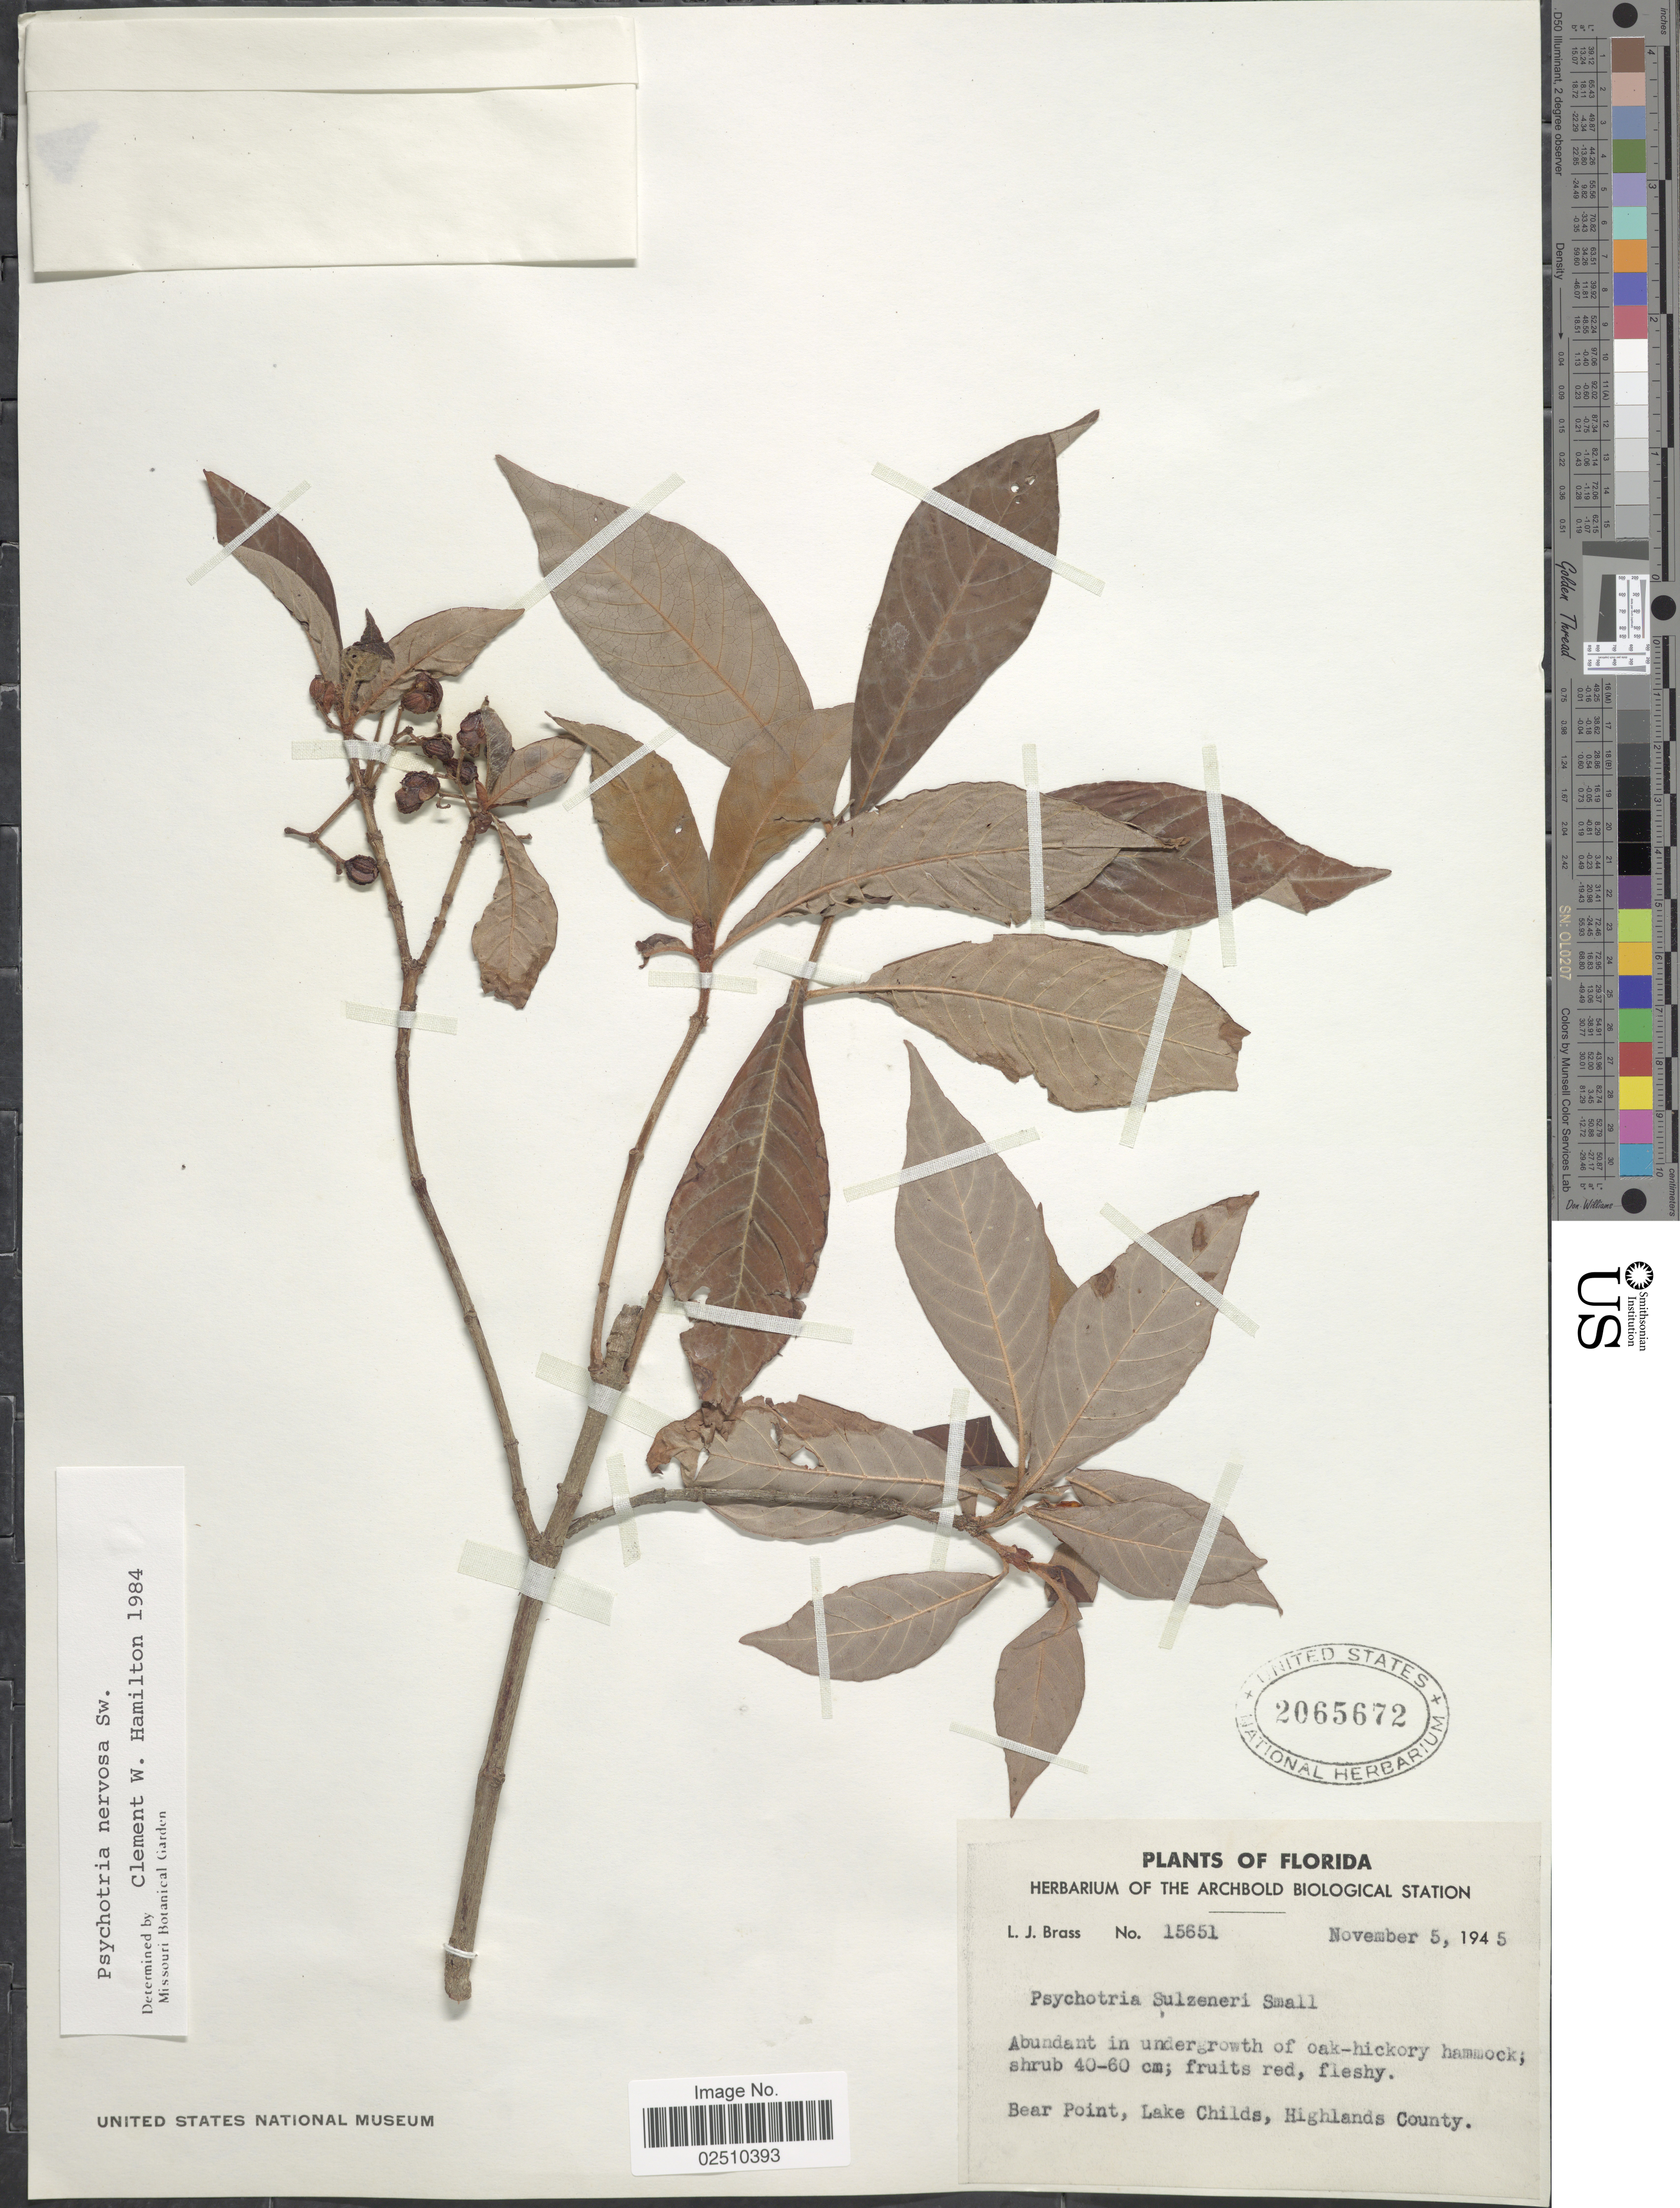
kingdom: Plantae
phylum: Tracheophyta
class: Magnoliopsida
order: Gentianales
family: Rubiaceae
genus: Psychotria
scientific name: Psychotria nervosa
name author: Sw.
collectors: L. J. Brass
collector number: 15651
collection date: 1945-11-05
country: United States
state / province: Florida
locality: Bear Point, Lake Childs, Highlands County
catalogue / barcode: US 2065672